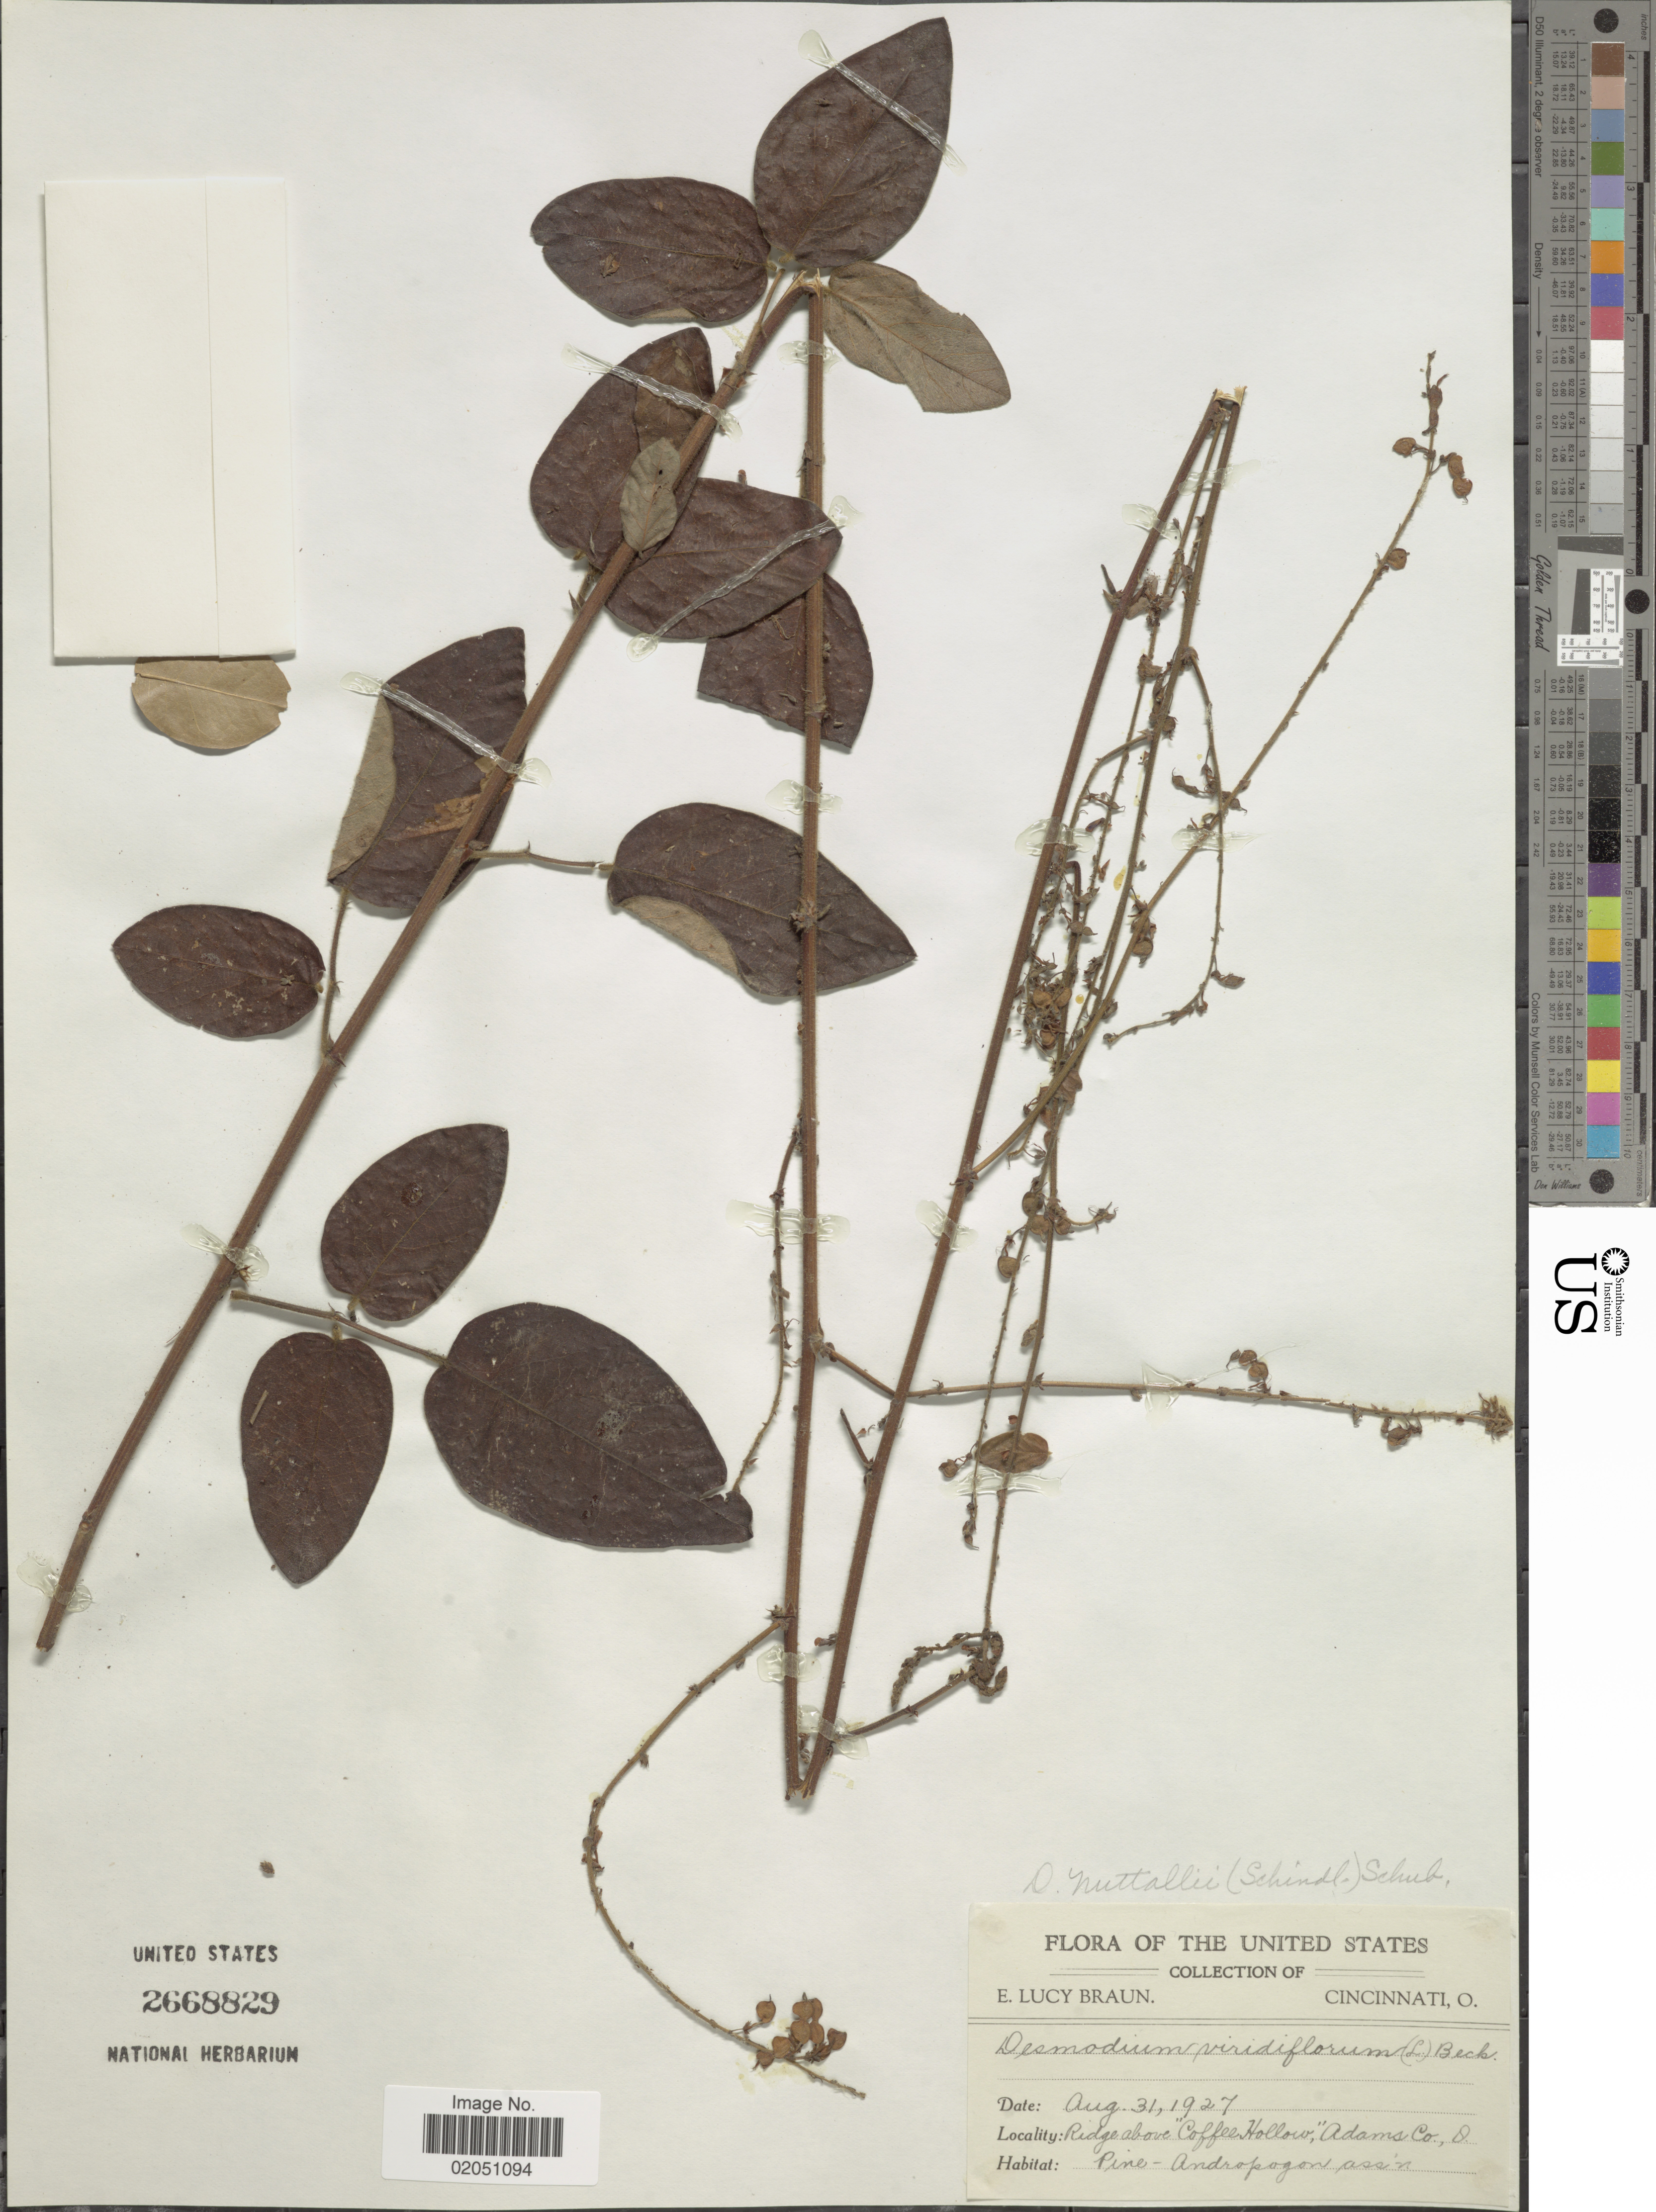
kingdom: Plantae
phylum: Tracheophyta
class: Magnoliopsida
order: Fabales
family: Fabaceae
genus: Desmodium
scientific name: Desmodium nuttallii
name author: (Schindl.) B.G. Schub.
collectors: E. L. Braun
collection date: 1927-08-31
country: United States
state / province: Ohio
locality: Ridge above 'Cofee Hollow', Adams Co, Pine-Andropogon assin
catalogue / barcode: US 2668829